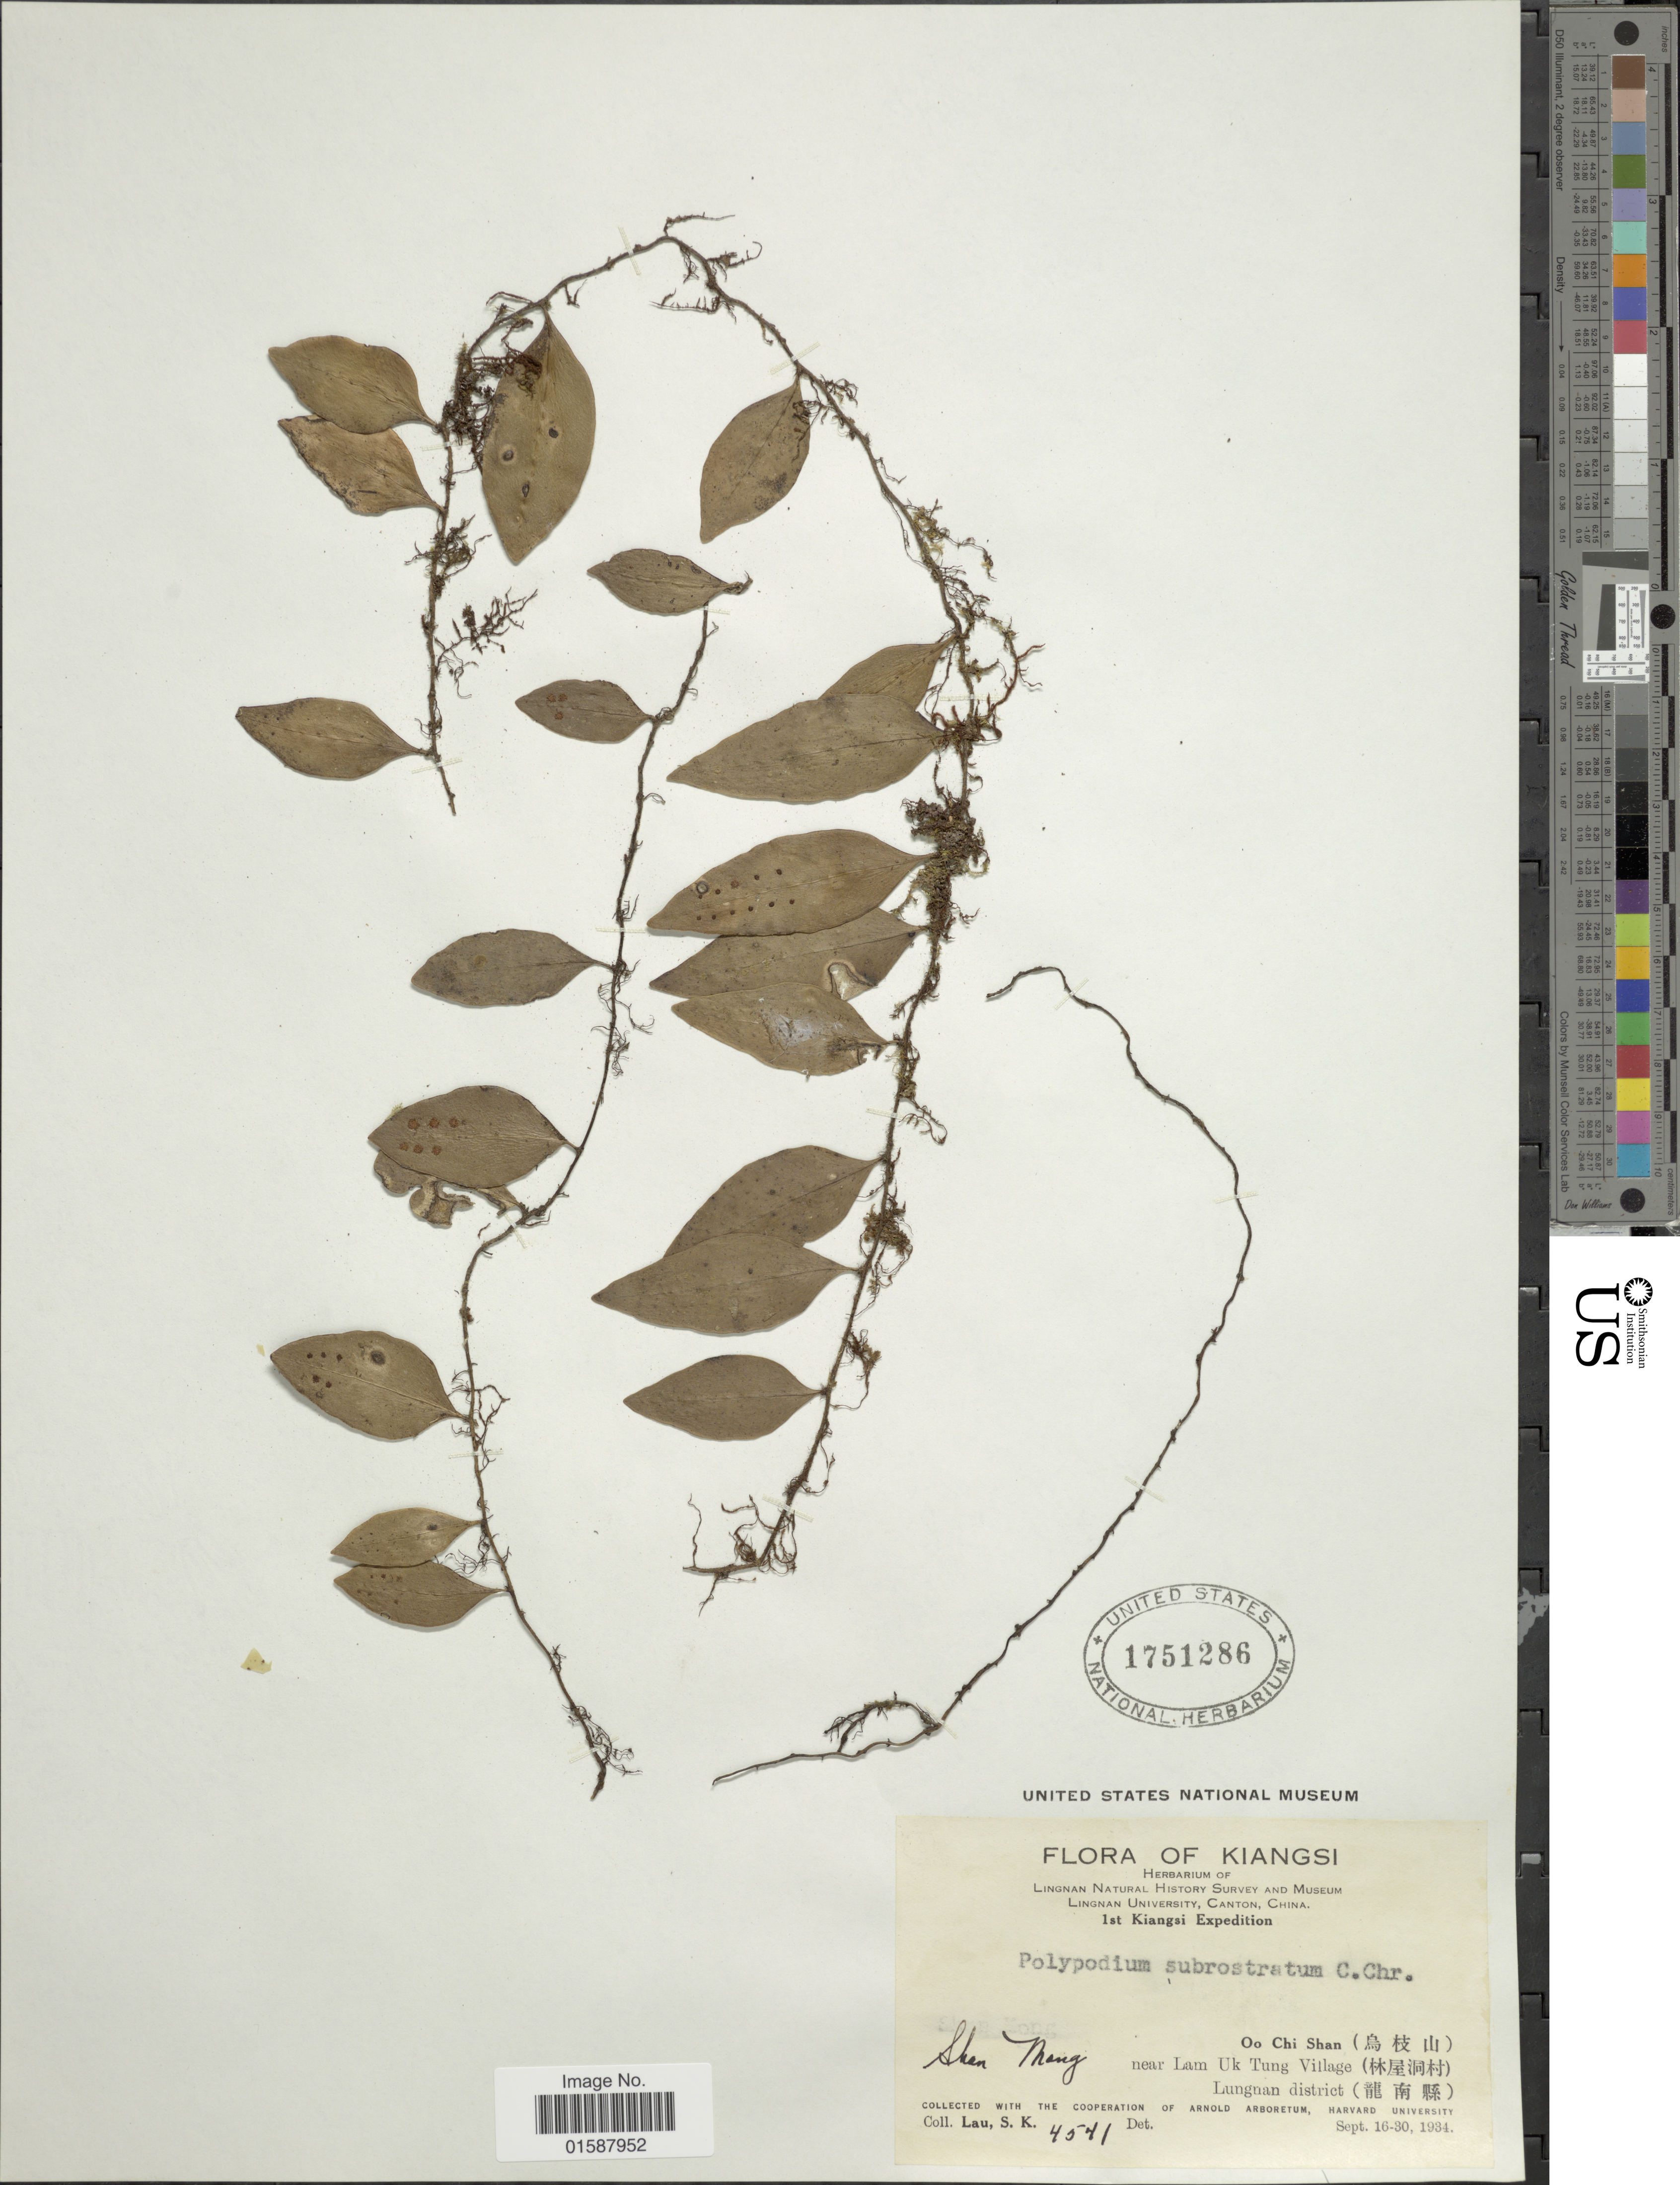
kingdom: Plantae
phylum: Tracheophyta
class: Polypodiopsida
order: Polypodiales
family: Polypodiaceae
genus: Lepisorus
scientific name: Lepisorus subrostratus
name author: (C. Chr.) C. Chr. & Tardieu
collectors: S. K. Lau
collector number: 4541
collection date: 1934-09-16/1934-09-30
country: China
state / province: Jiangxi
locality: Kiangsi. Oo Chi Shan. near Lam Uk Tung Village. Lungnan district. Shan Mang [interpreted]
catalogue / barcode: US 1751286